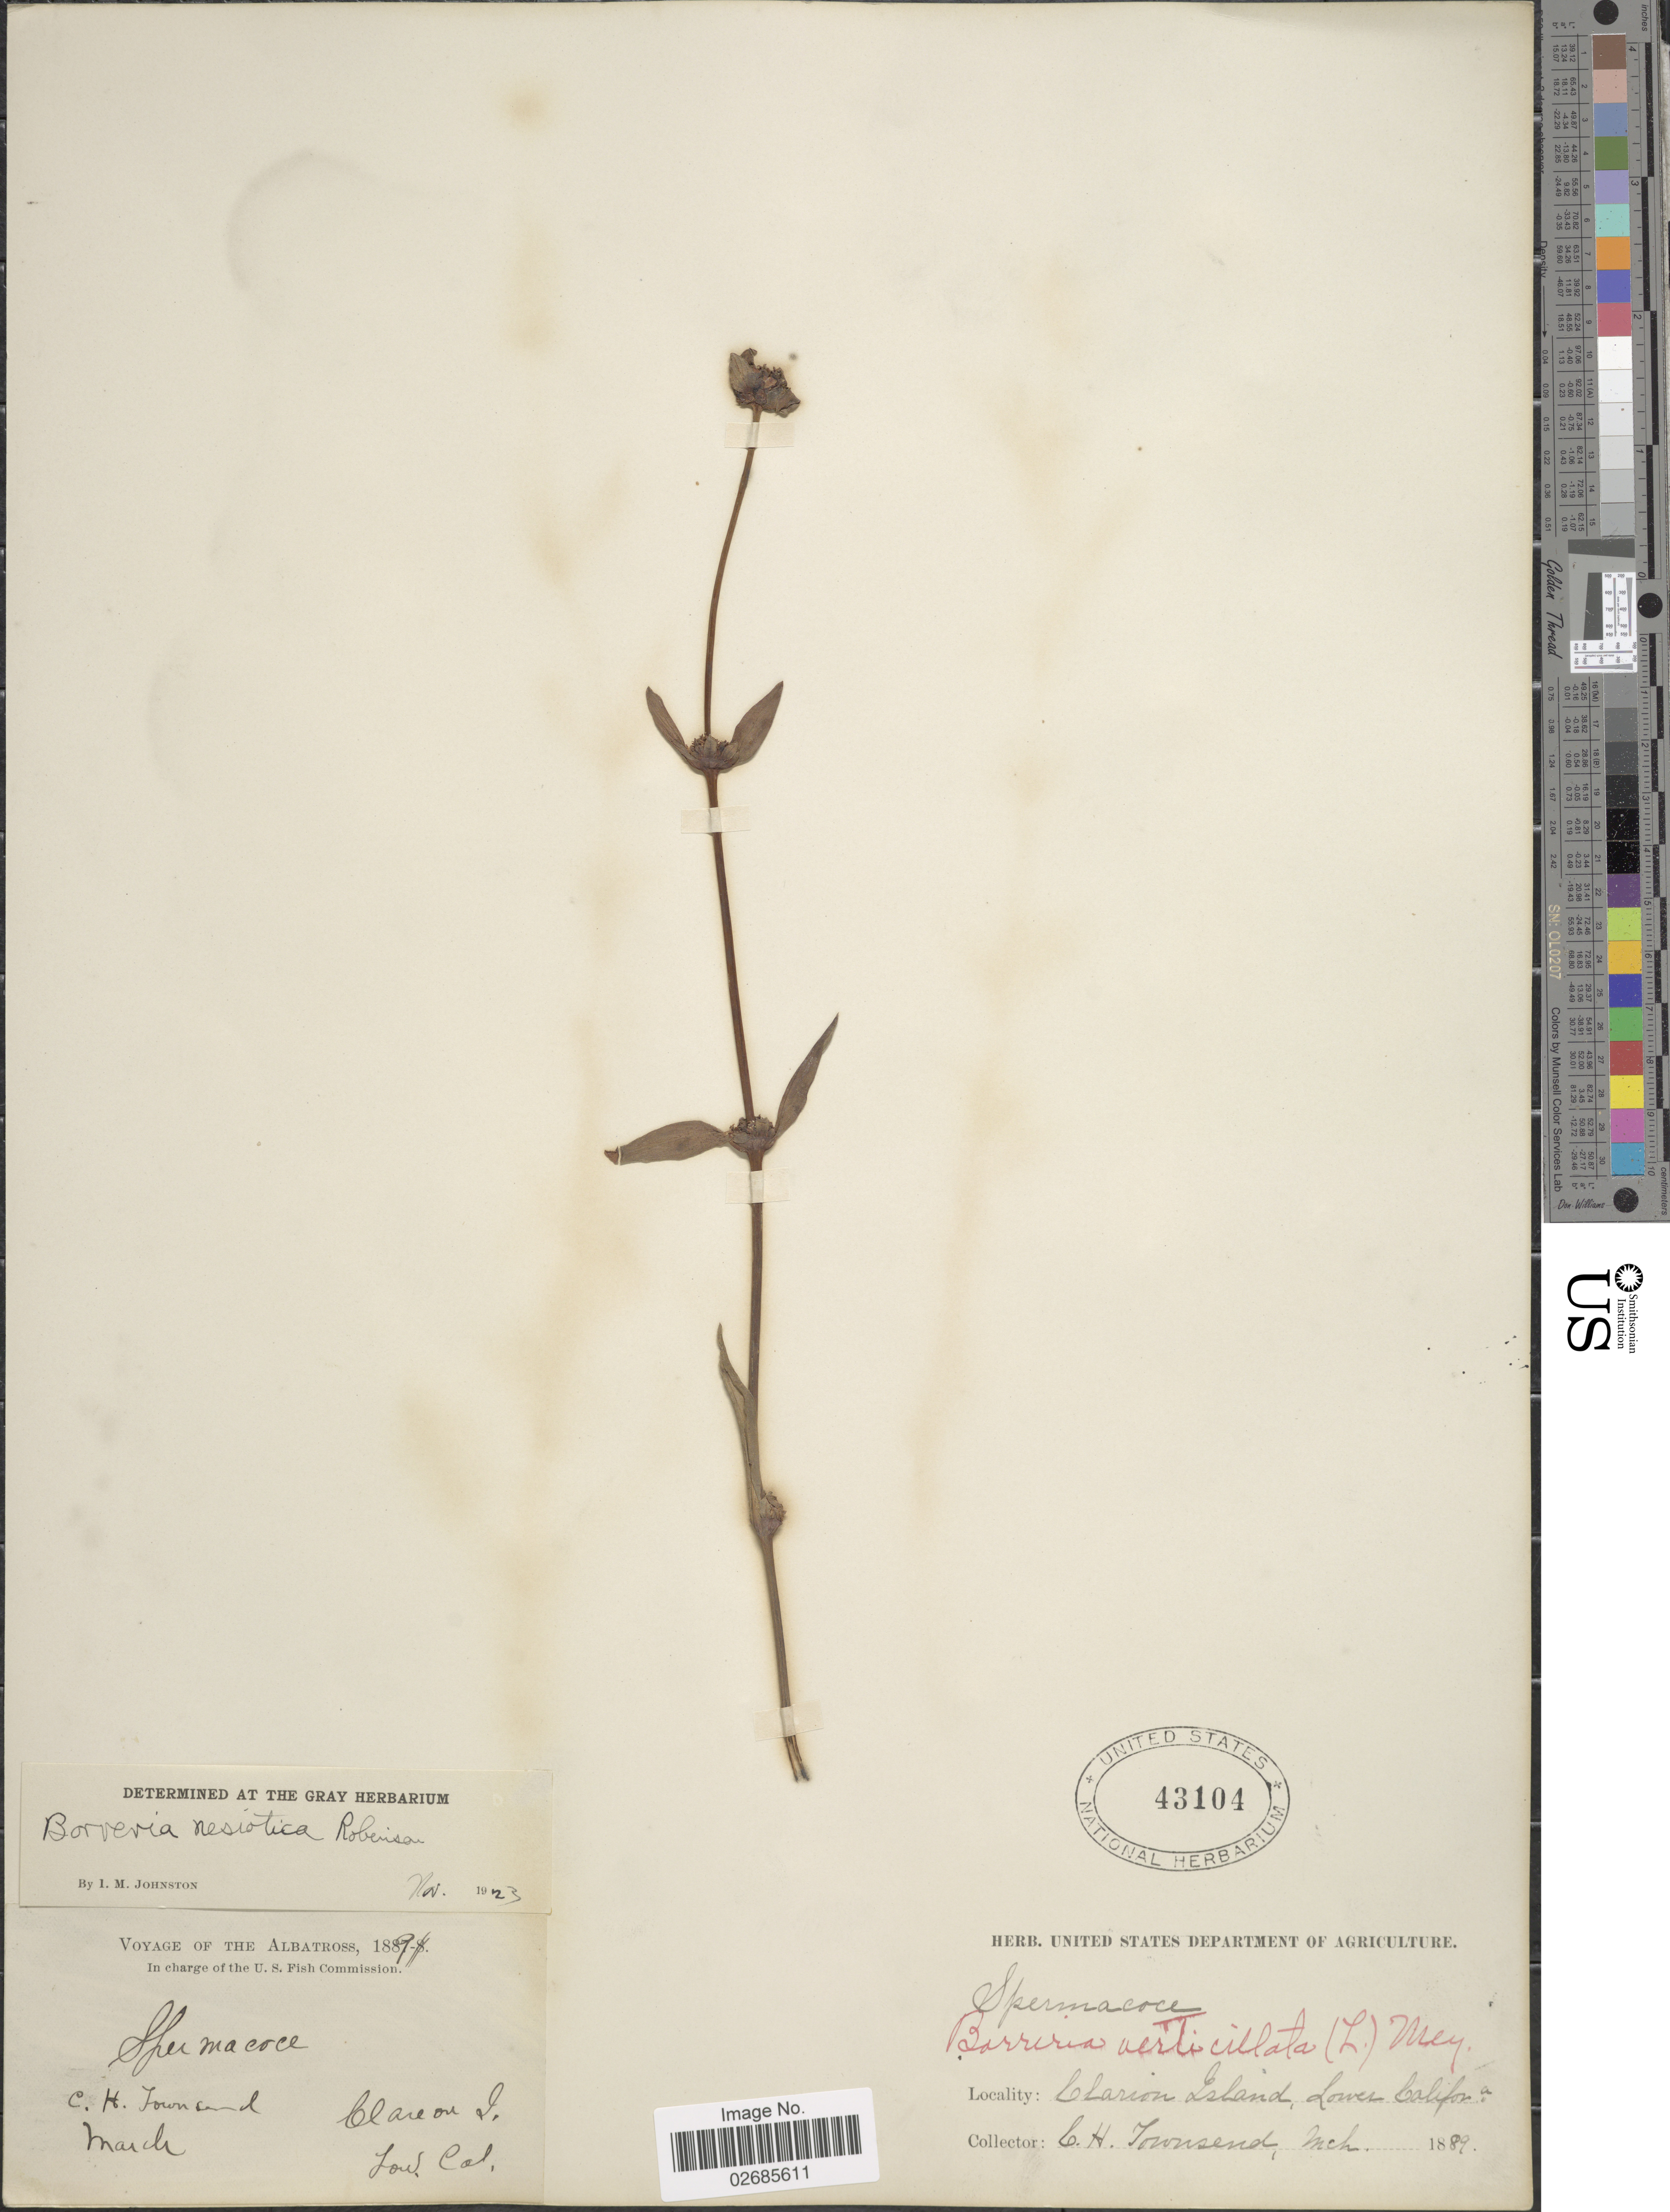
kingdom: Plantae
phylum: Tracheophyta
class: Magnoliopsida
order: Gentianales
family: Rubiaceae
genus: Borreria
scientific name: Borreria nesiotica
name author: B.L. Rob.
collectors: C. H. Townsend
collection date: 1889-03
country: Mexico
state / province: Colima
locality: Clarion Island, Lower Calif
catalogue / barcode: US 43104